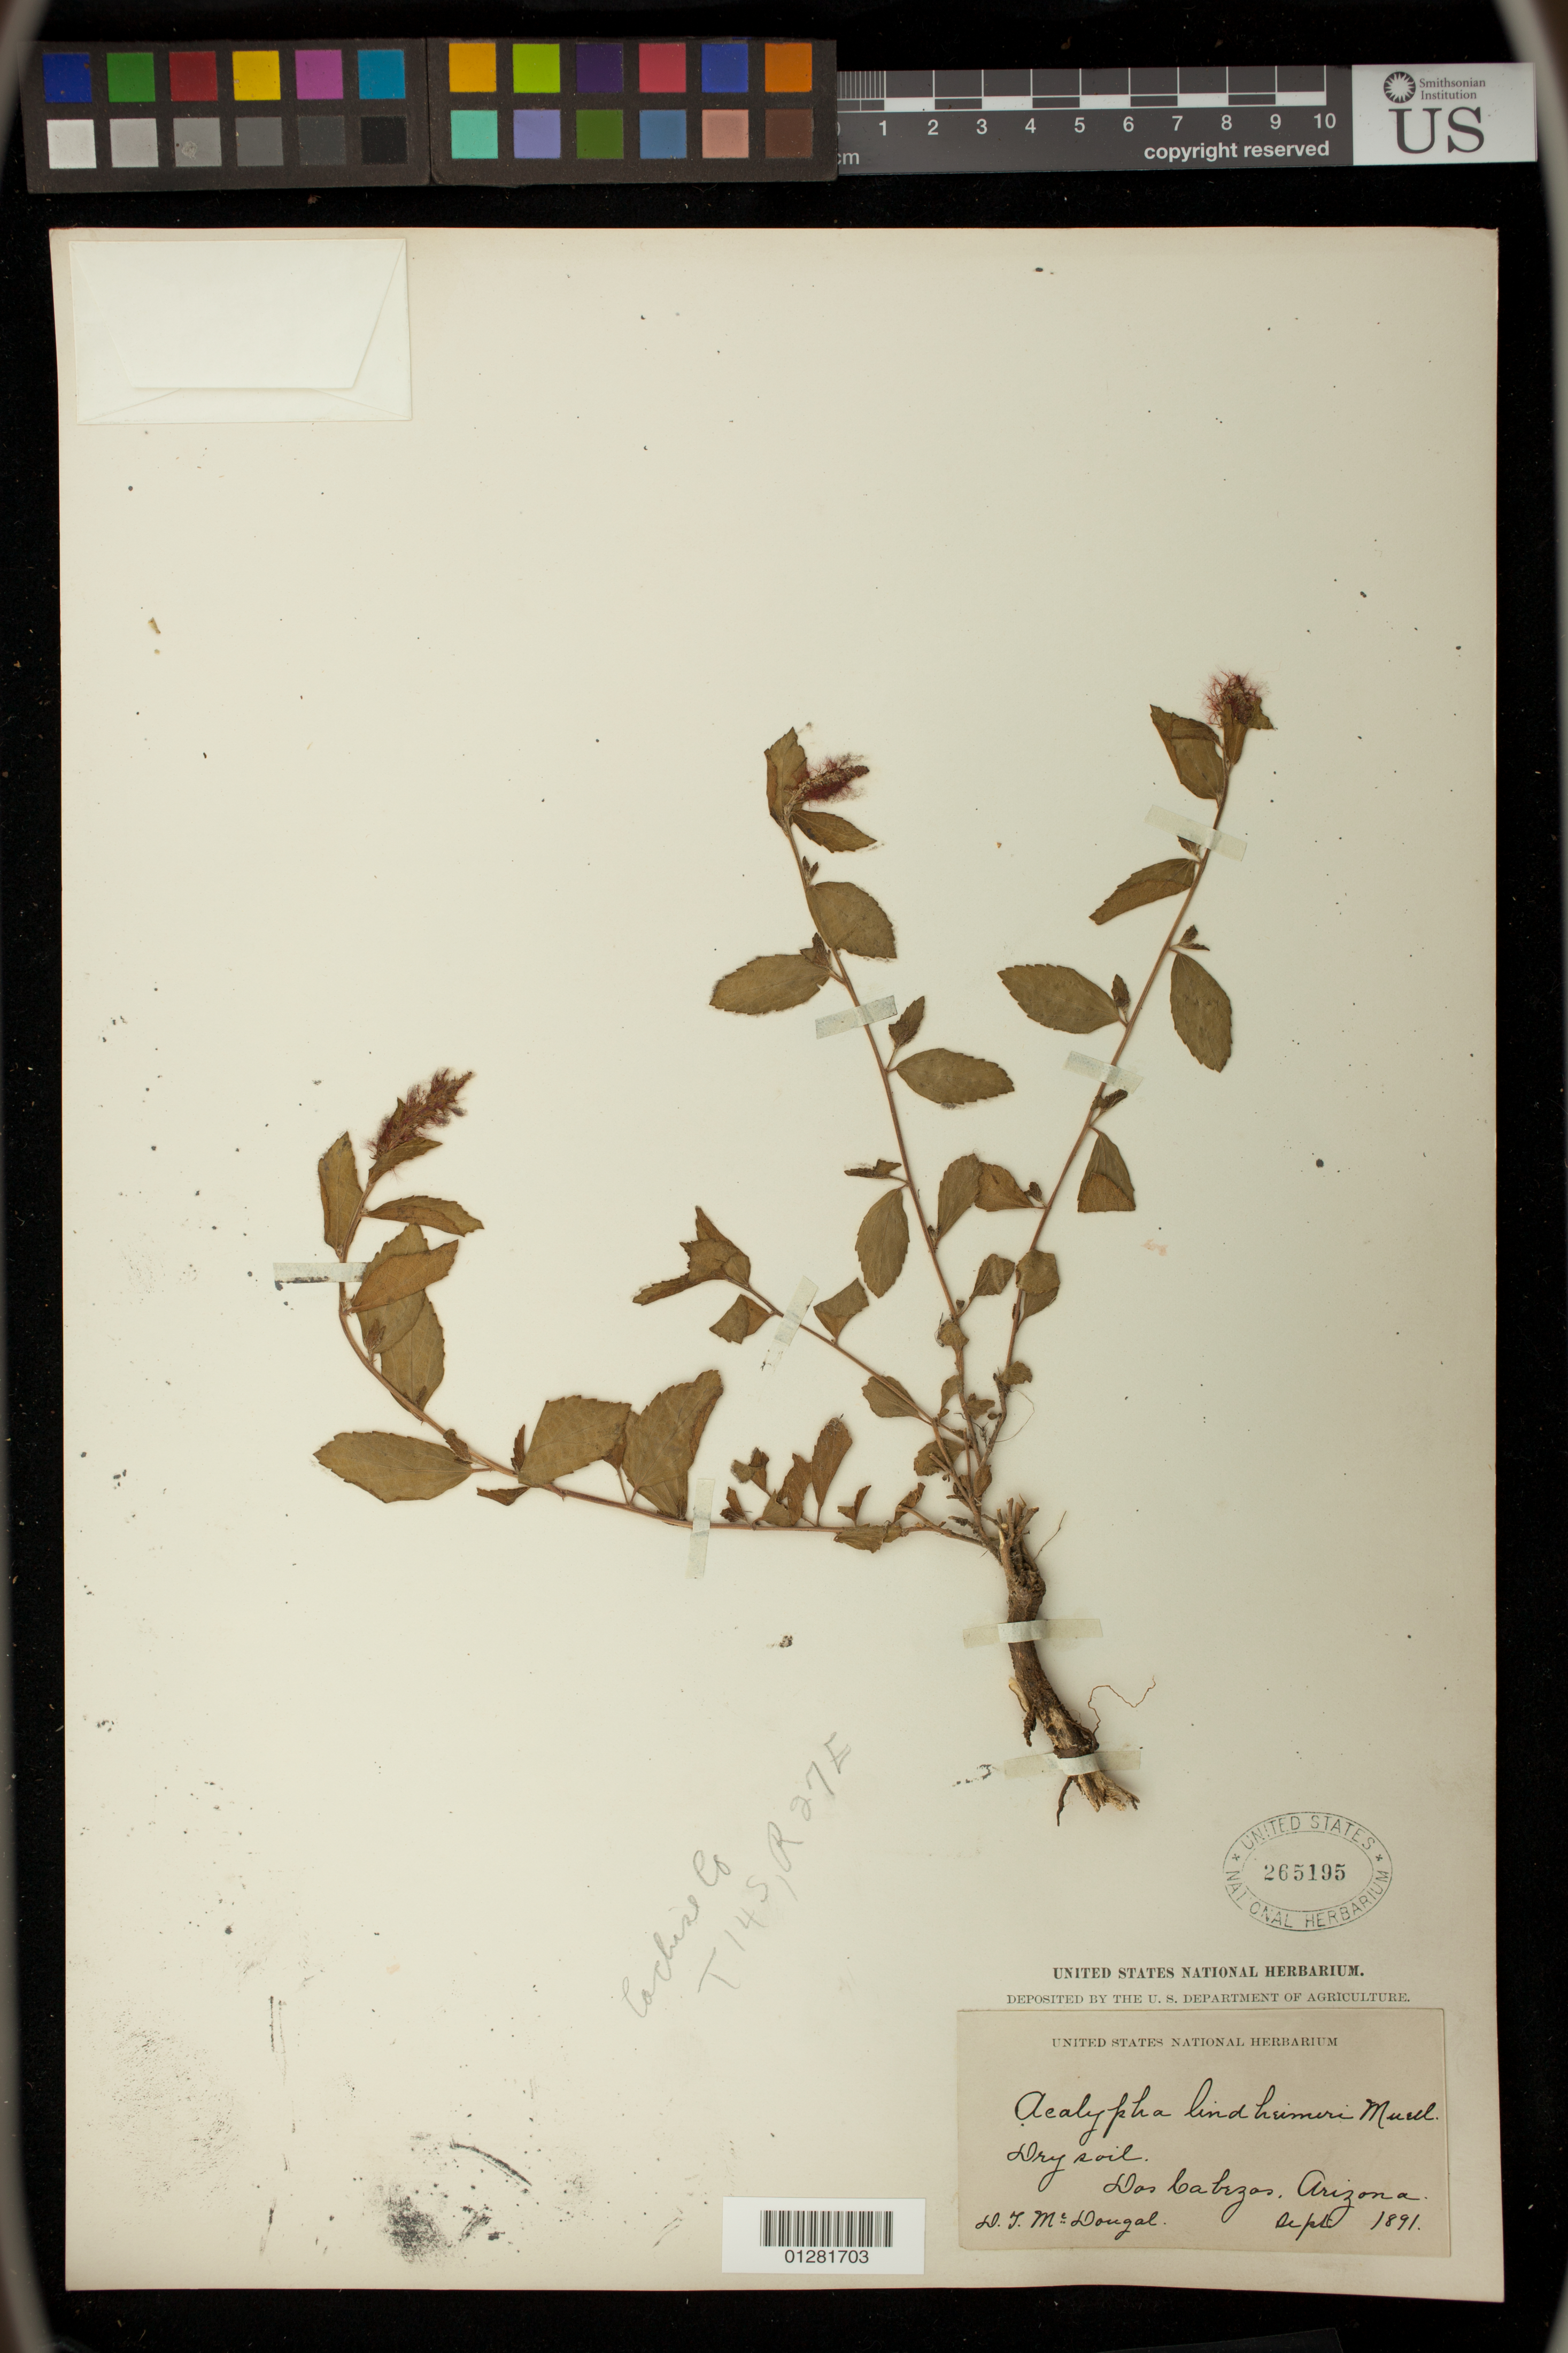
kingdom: Plantae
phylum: Tracheophyta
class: Magnoliopsida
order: Malpighiales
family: Euphorbiaceae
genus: Acalypha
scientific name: Acalypha lindheimeri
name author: Müll. Arg.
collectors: D. McDougal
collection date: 1891-09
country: United States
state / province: Arizona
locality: Dos Cabrzos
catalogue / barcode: US 265195